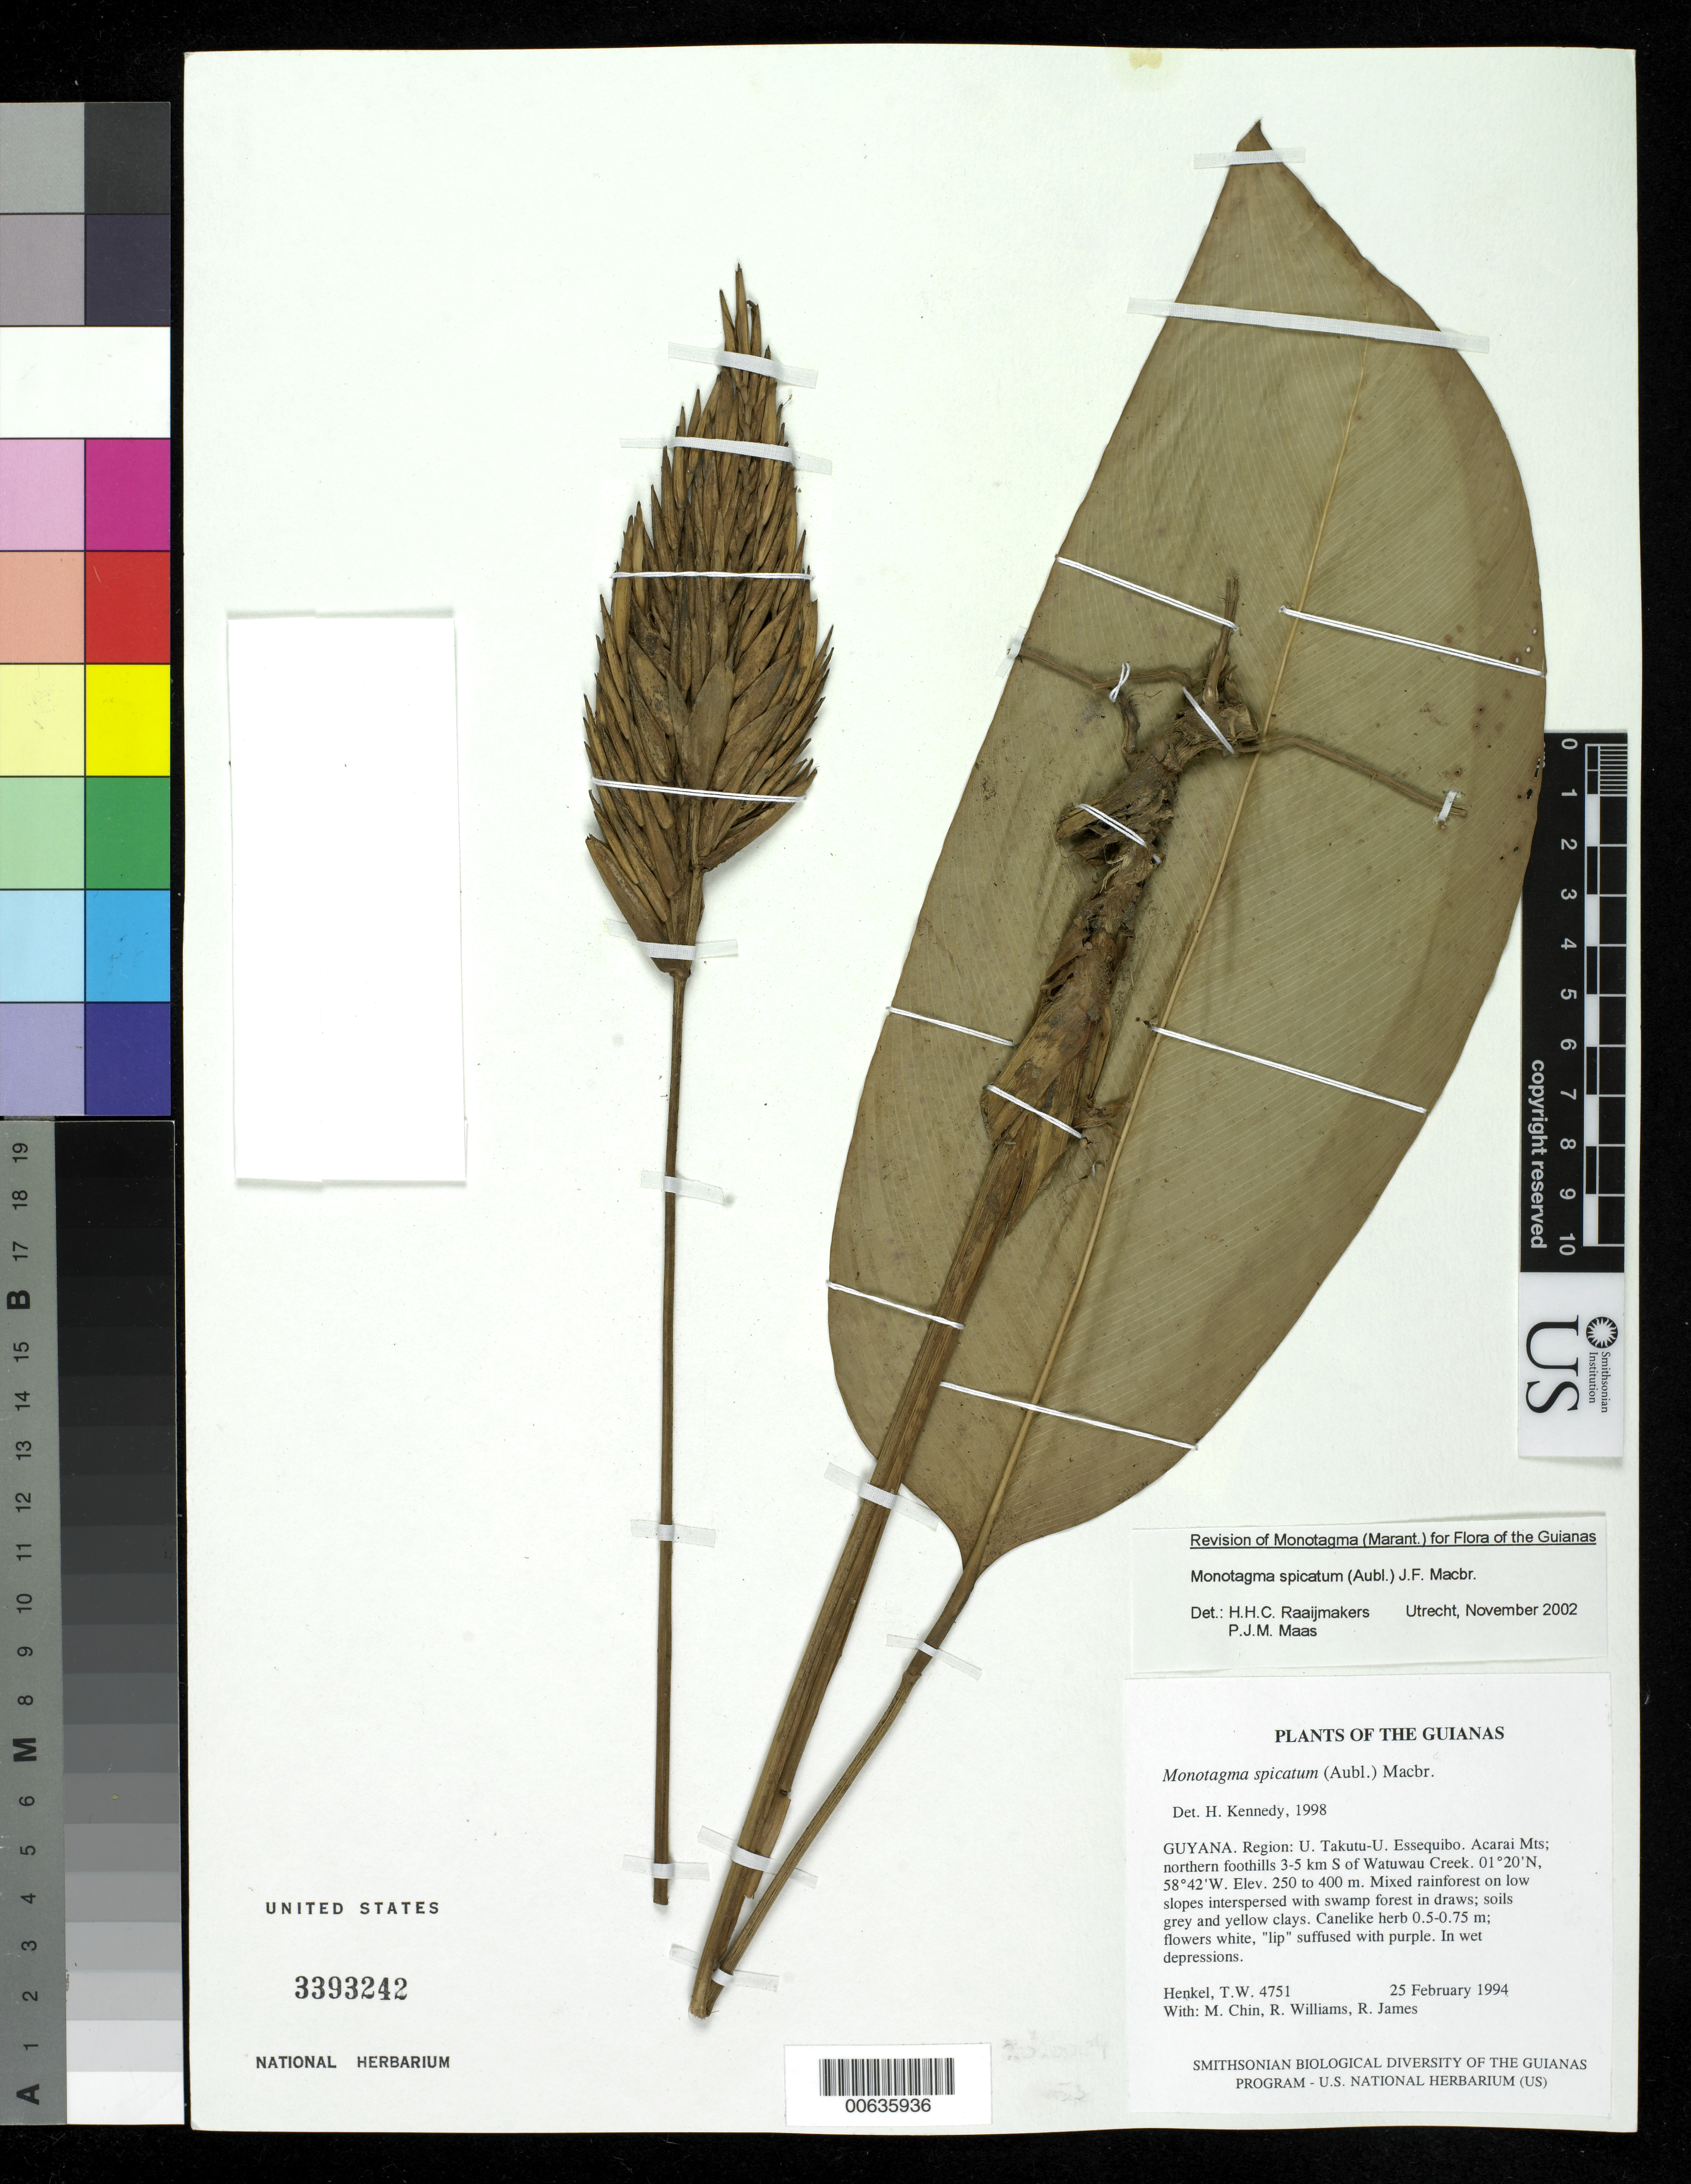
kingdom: Plantae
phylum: Tracheophyta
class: Liliopsida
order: Zingiberales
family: Marantaceae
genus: Monotagma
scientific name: Monotagma spicatum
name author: (Aubl.) J.F. Macbr.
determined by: Raaijmakers, H. H. C.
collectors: T. Henkel, M. Chin, R. Williams & R. James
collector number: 4751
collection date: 1994-02-25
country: Guyana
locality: Region of U. Takutu-U. Essequibo. Acarai Mts; northern foothills 3-5 km S of Watuwau Creek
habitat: Mixed rainforest on low slopes interspersed with swamp forest in draws; soils grey and yellow clays; in wet depressions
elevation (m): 250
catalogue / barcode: US 3393242